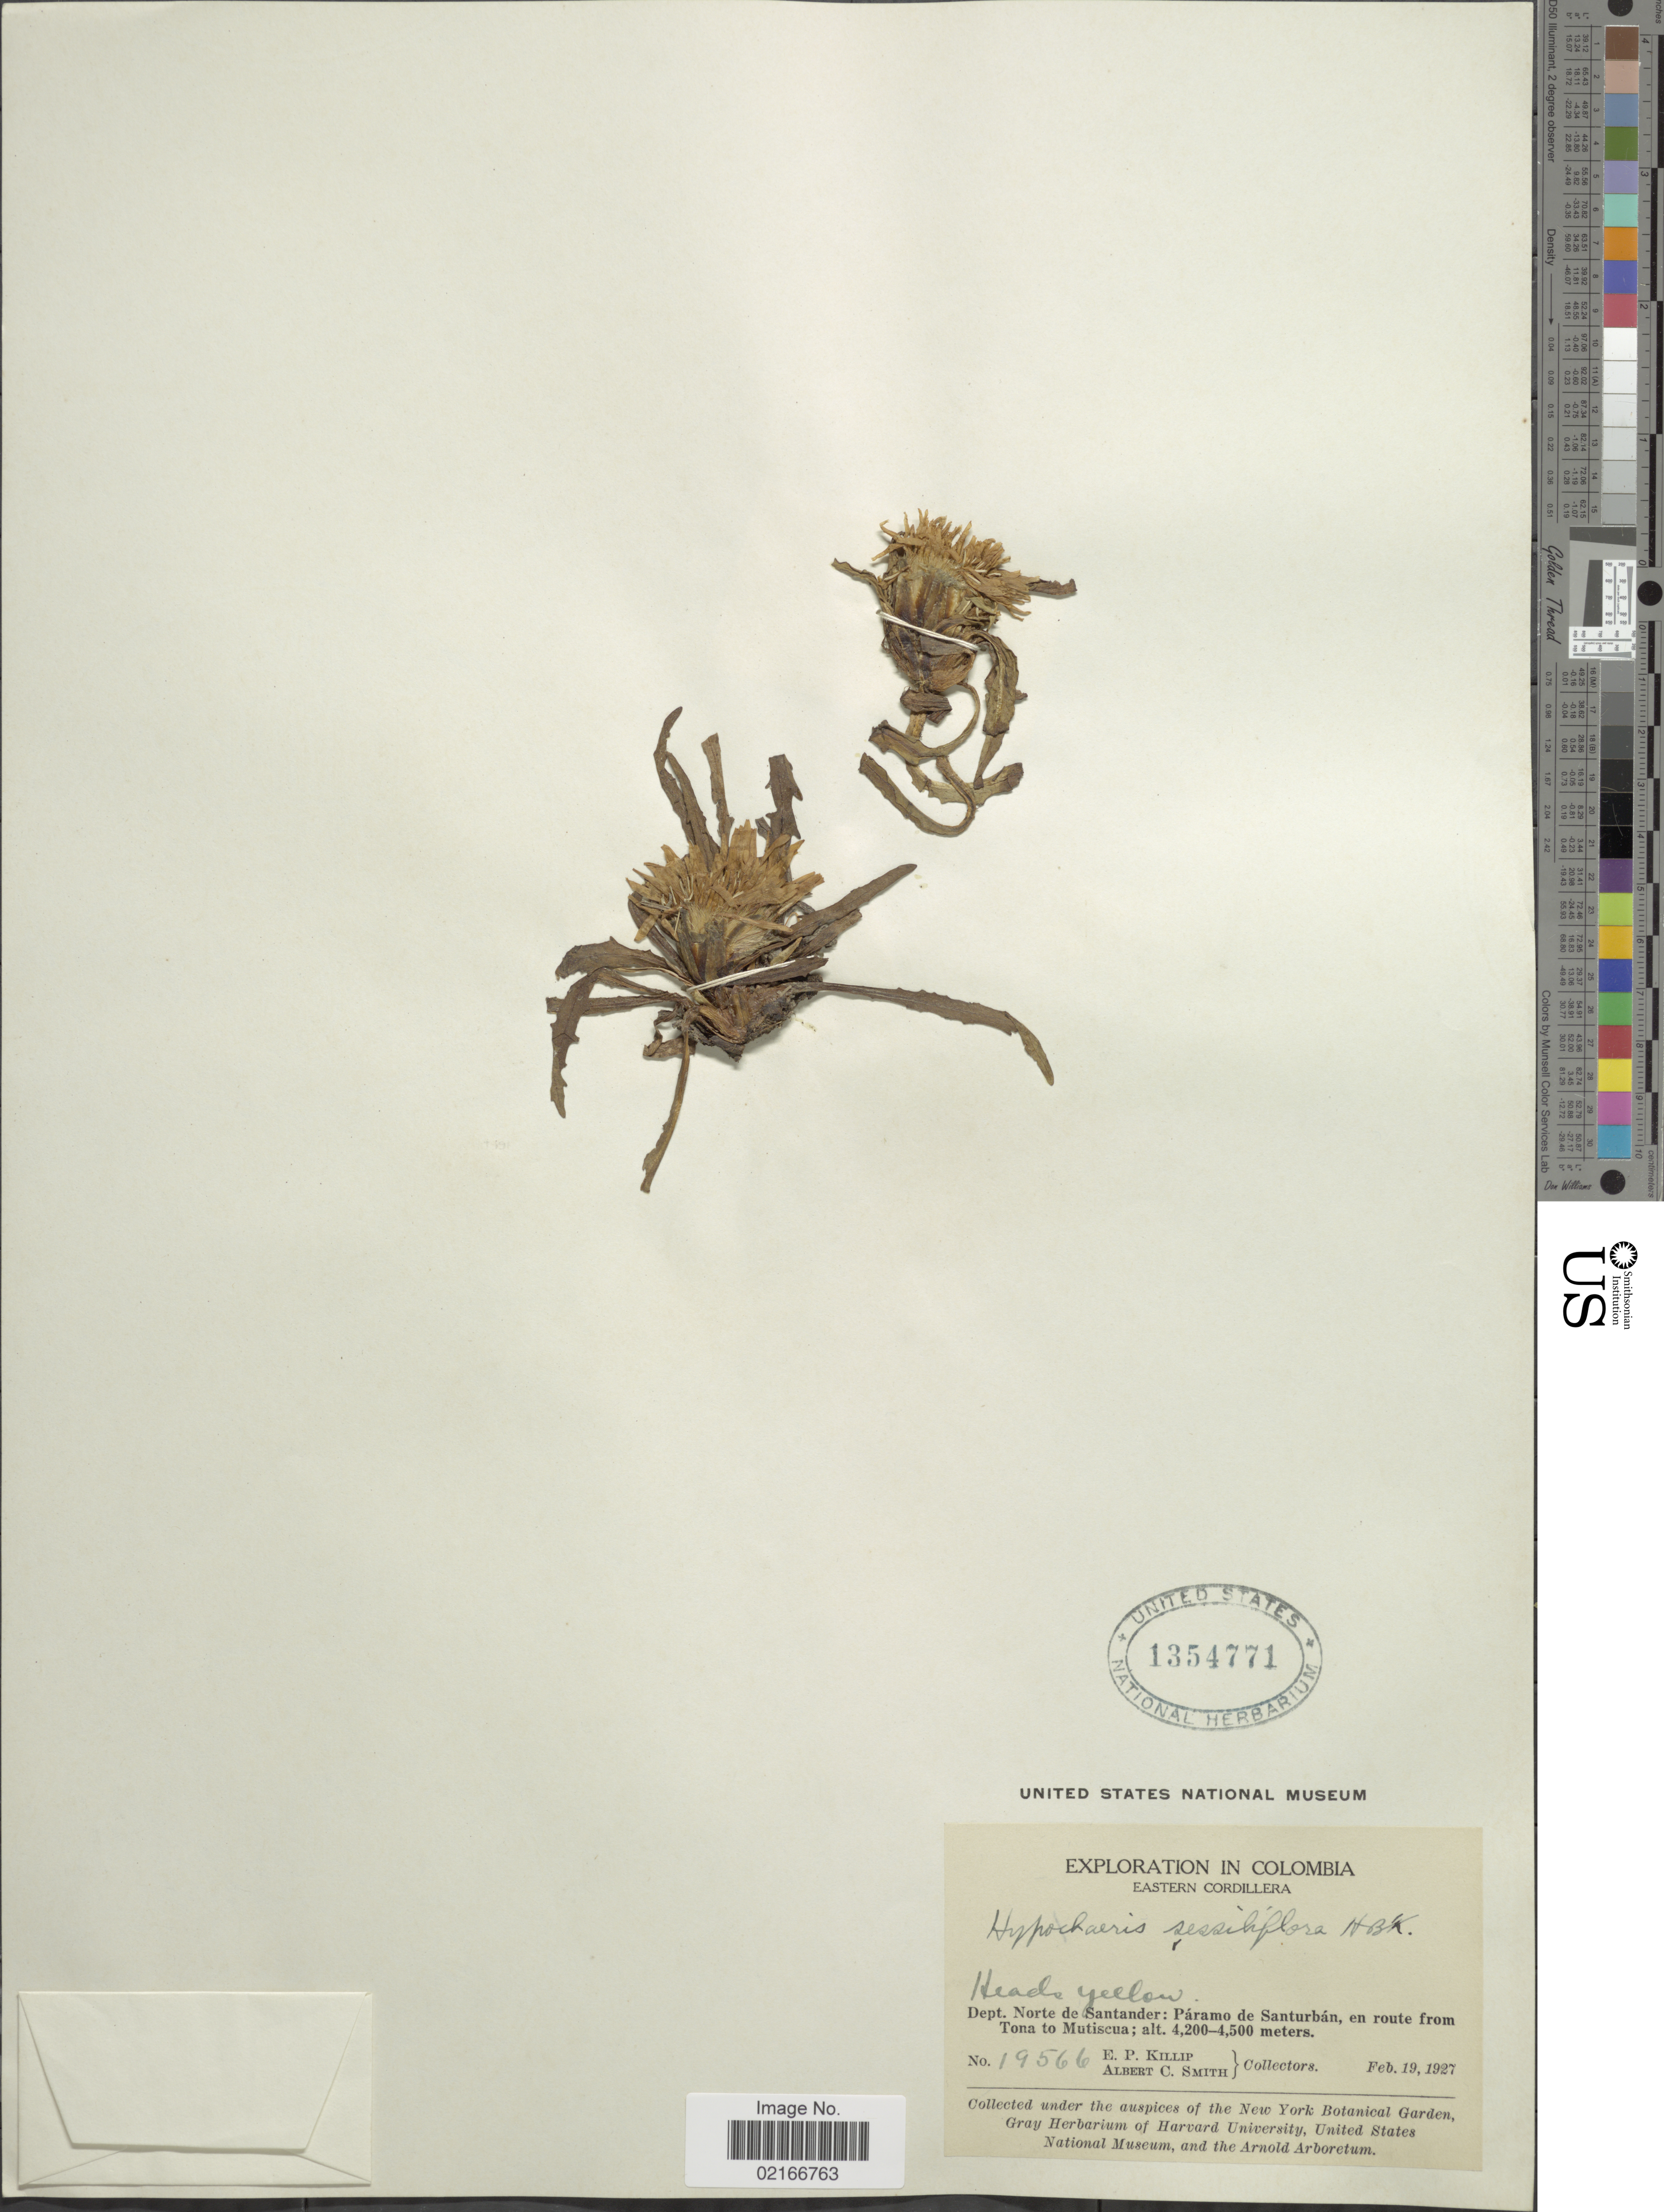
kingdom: Plantae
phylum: Tracheophyta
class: Magnoliopsida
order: Asterales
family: Asteraceae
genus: Hypochaeris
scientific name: Hypochaeris sessiflora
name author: Kunth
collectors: E. P. Killip & A. C. Smith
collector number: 19566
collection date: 1927-02-19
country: Colombia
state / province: Norte de Santander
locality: Eastern Cordillera. Páramo de Santurbán, en route from Tona to Mutiscua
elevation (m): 4200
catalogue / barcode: US 1354771